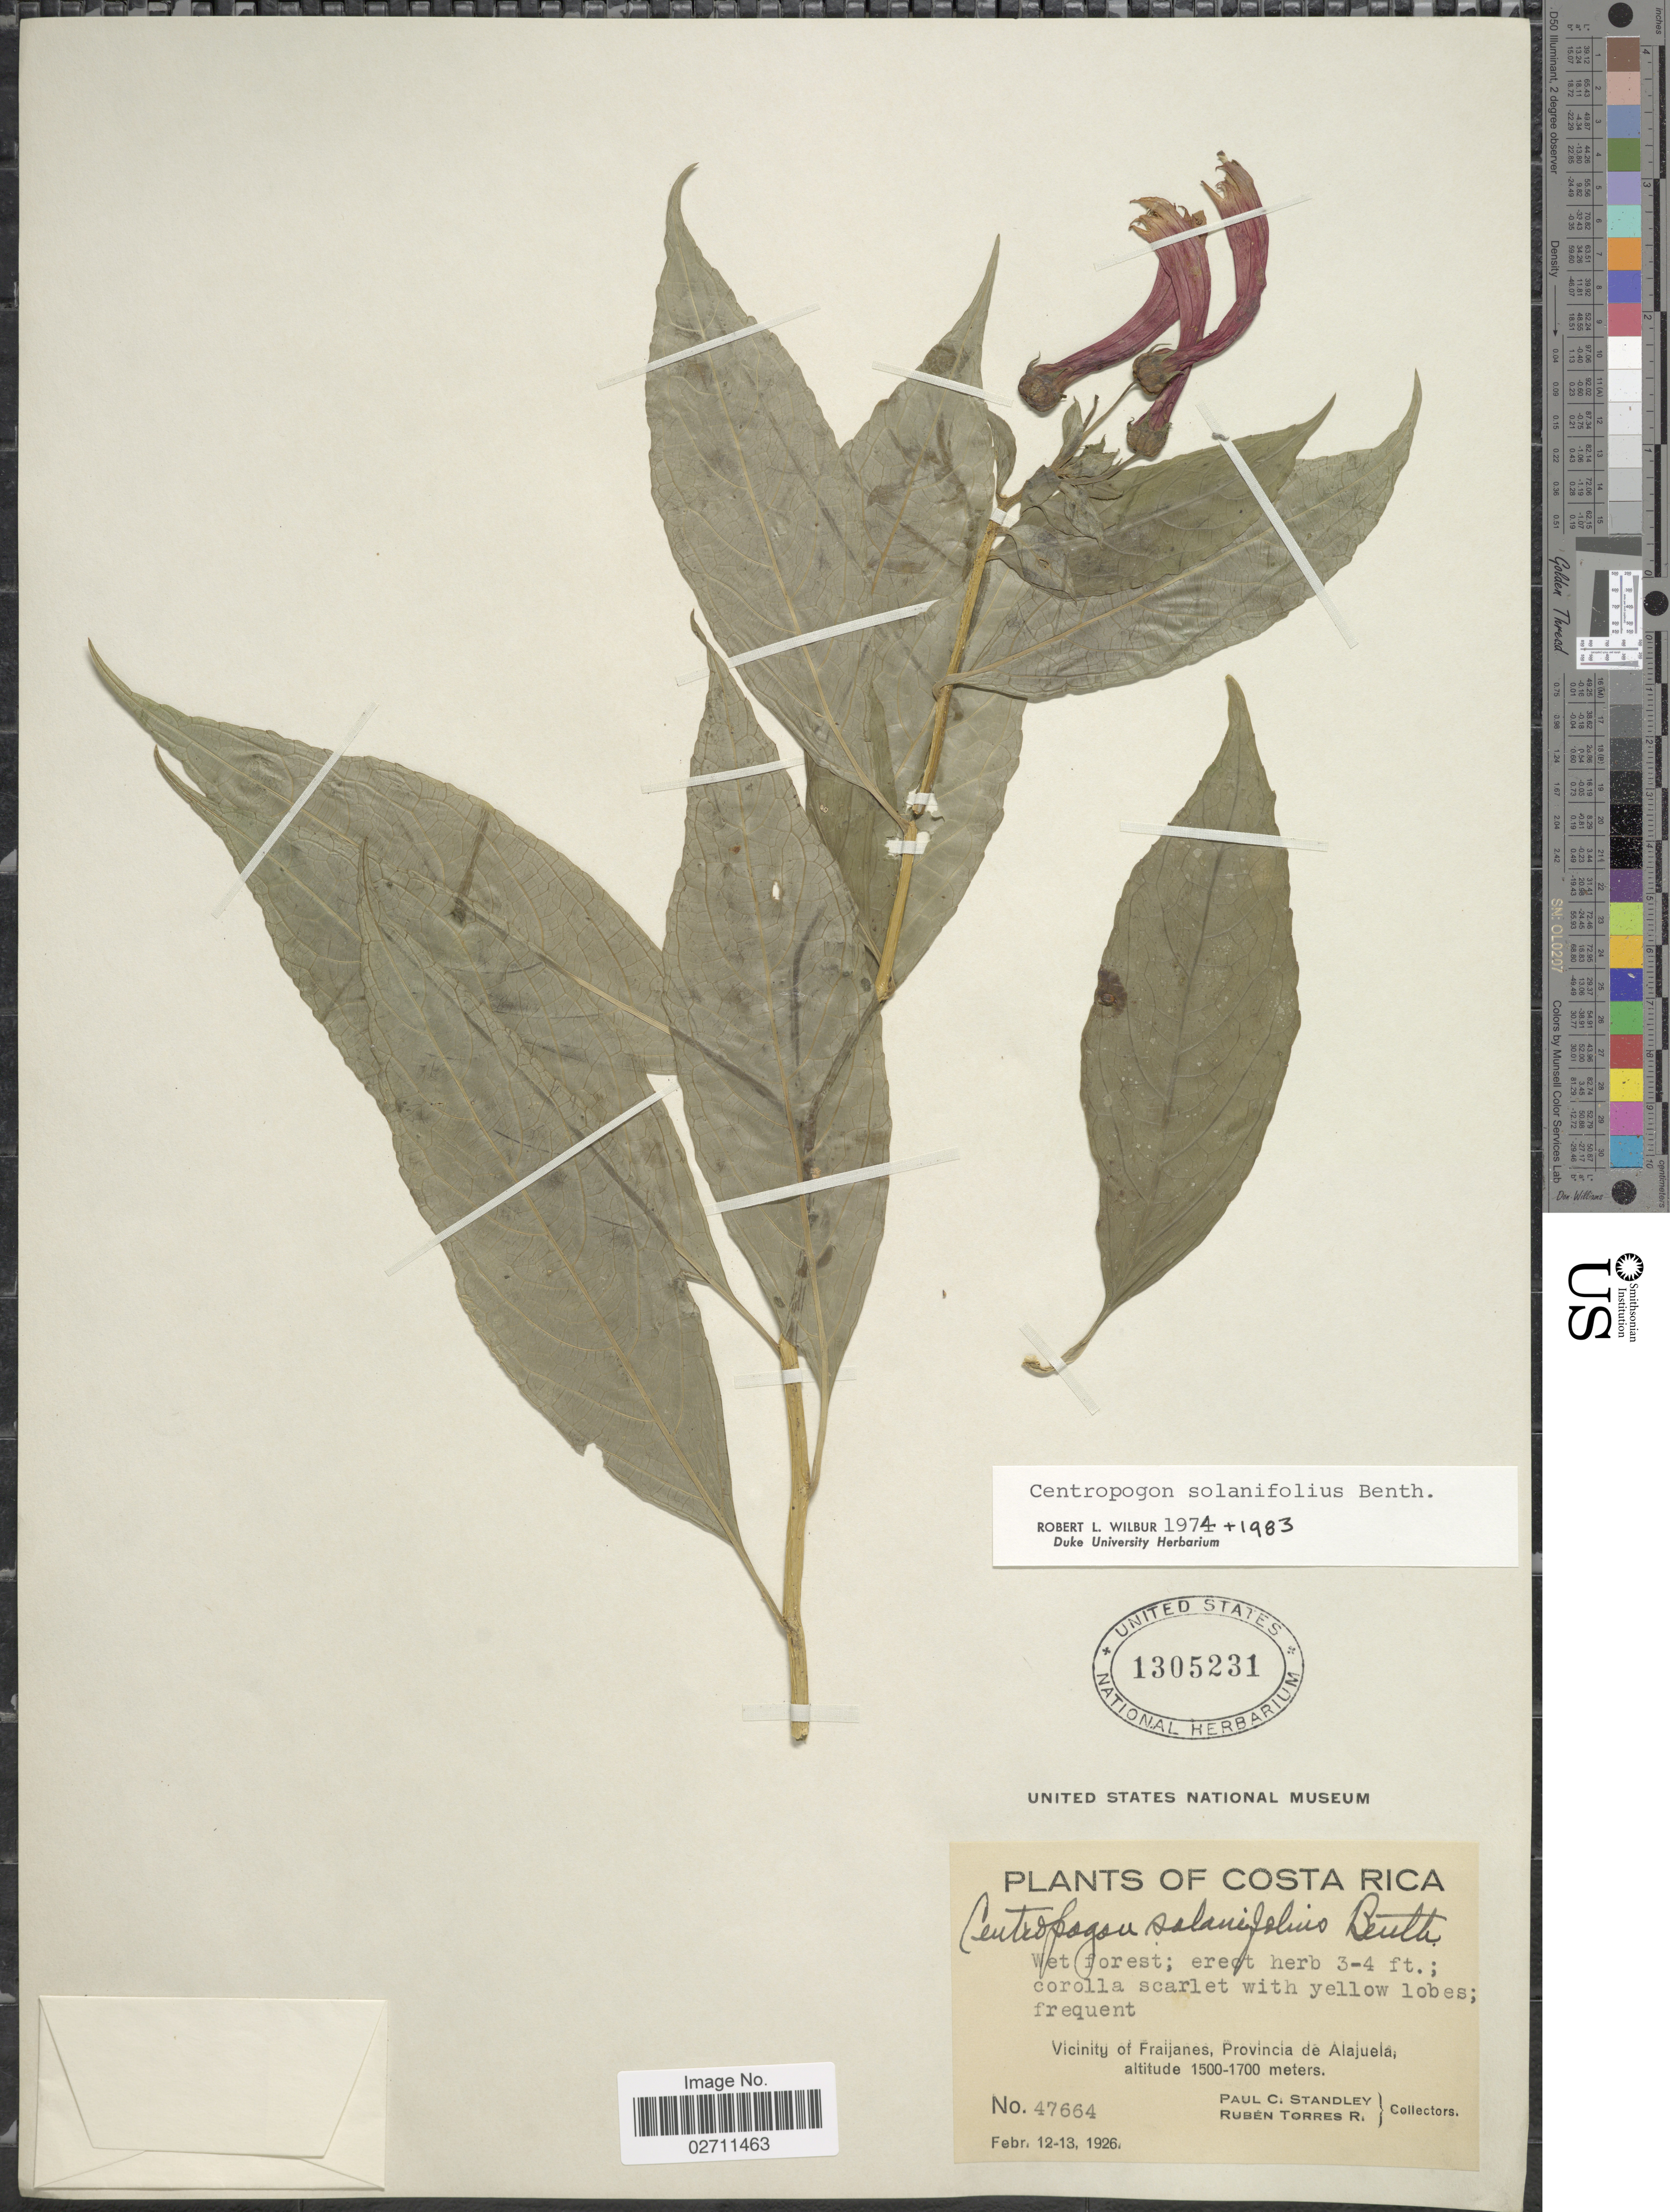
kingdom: Plantae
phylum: Tracheophyta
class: Magnoliopsida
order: Asterales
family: Campanulaceae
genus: Centropogon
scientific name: Centropogon solanifolius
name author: Benth.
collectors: P. C. Standley & R. Torres R.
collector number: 47664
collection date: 1926-02-12/1926-02-13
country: Costa Rica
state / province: Alajuela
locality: Vicinity of Fraijanes.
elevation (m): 1500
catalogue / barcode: US 1305231